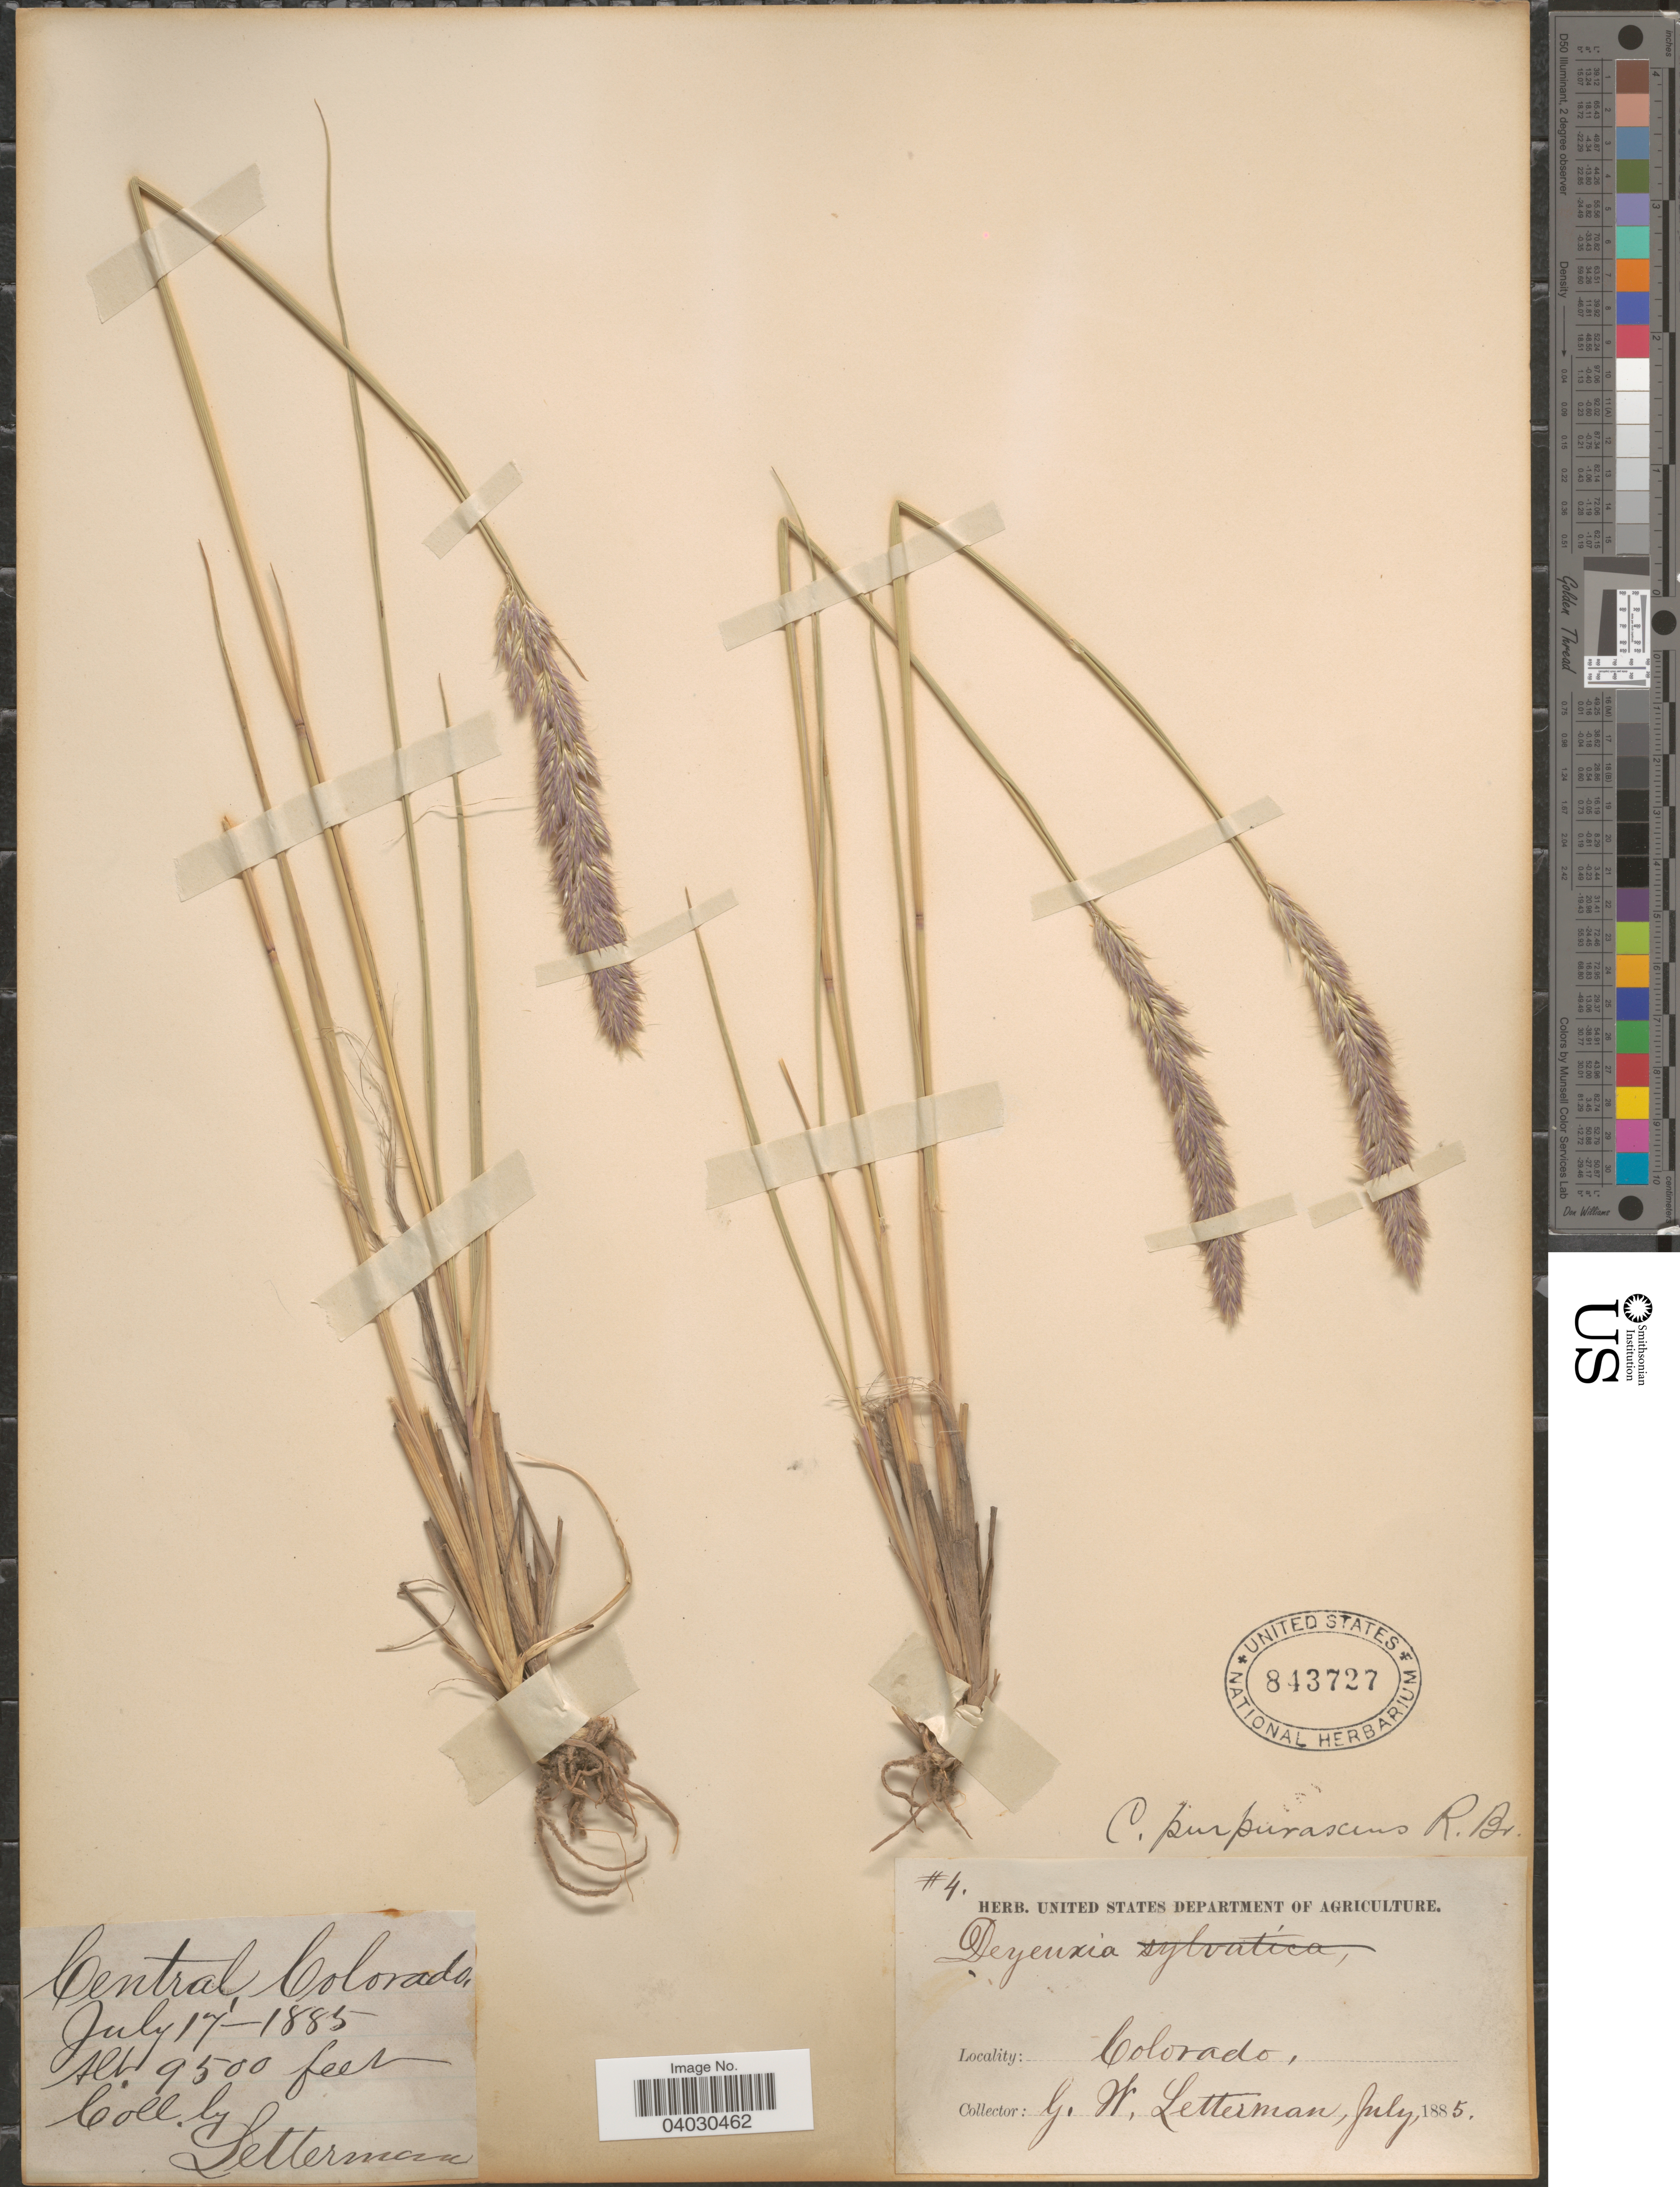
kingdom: Plantae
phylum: Tracheophyta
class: Liliopsida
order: Poales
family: Poaceae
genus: Calamagrostis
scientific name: Calamagrostis purpurascens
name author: R. Br.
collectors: G. W. Letterman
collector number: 4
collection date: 1885-07-17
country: United States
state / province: Colorado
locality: Central.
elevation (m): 2896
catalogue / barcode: US 843727